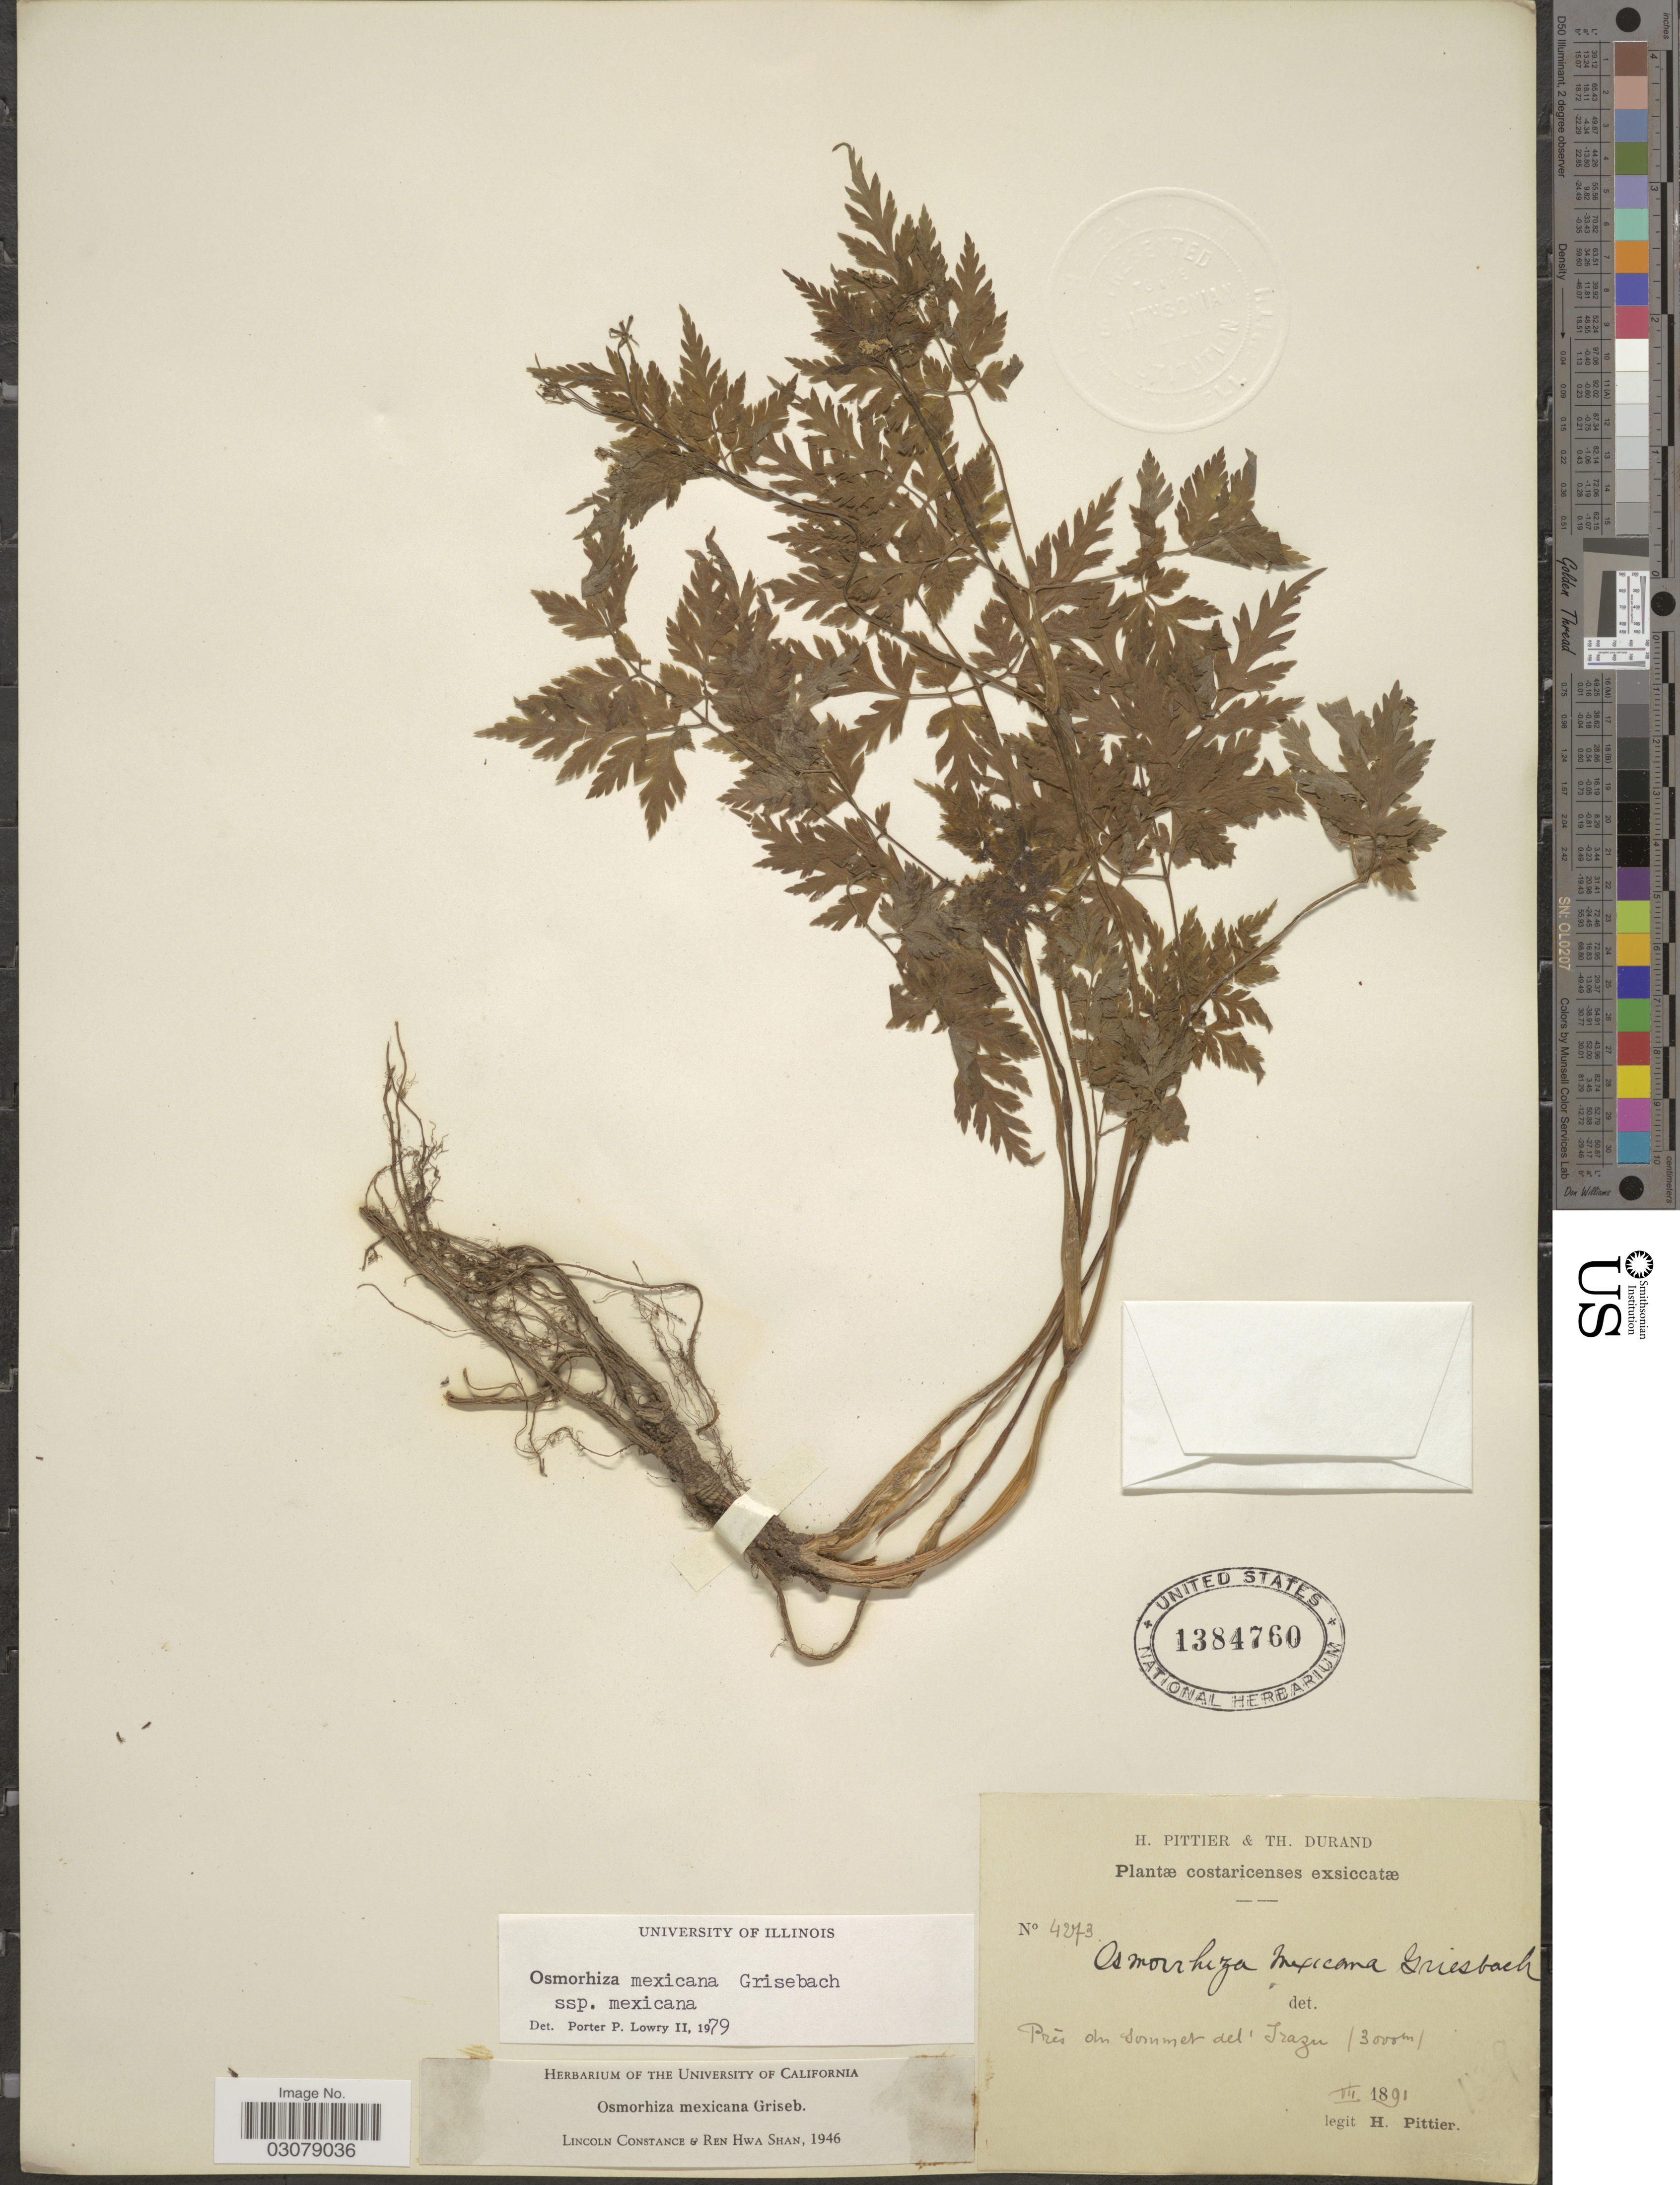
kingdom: Plantae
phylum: Tracheophyta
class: Magnoliopsida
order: Apiales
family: Apiaceae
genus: Osmorhiza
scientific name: Osmorhiza mexicana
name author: Griseb.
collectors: H. F. Pittier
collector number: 4273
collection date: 1891-07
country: Costa Rica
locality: Prés du sommet del Irazu.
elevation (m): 3000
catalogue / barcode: US 1384760